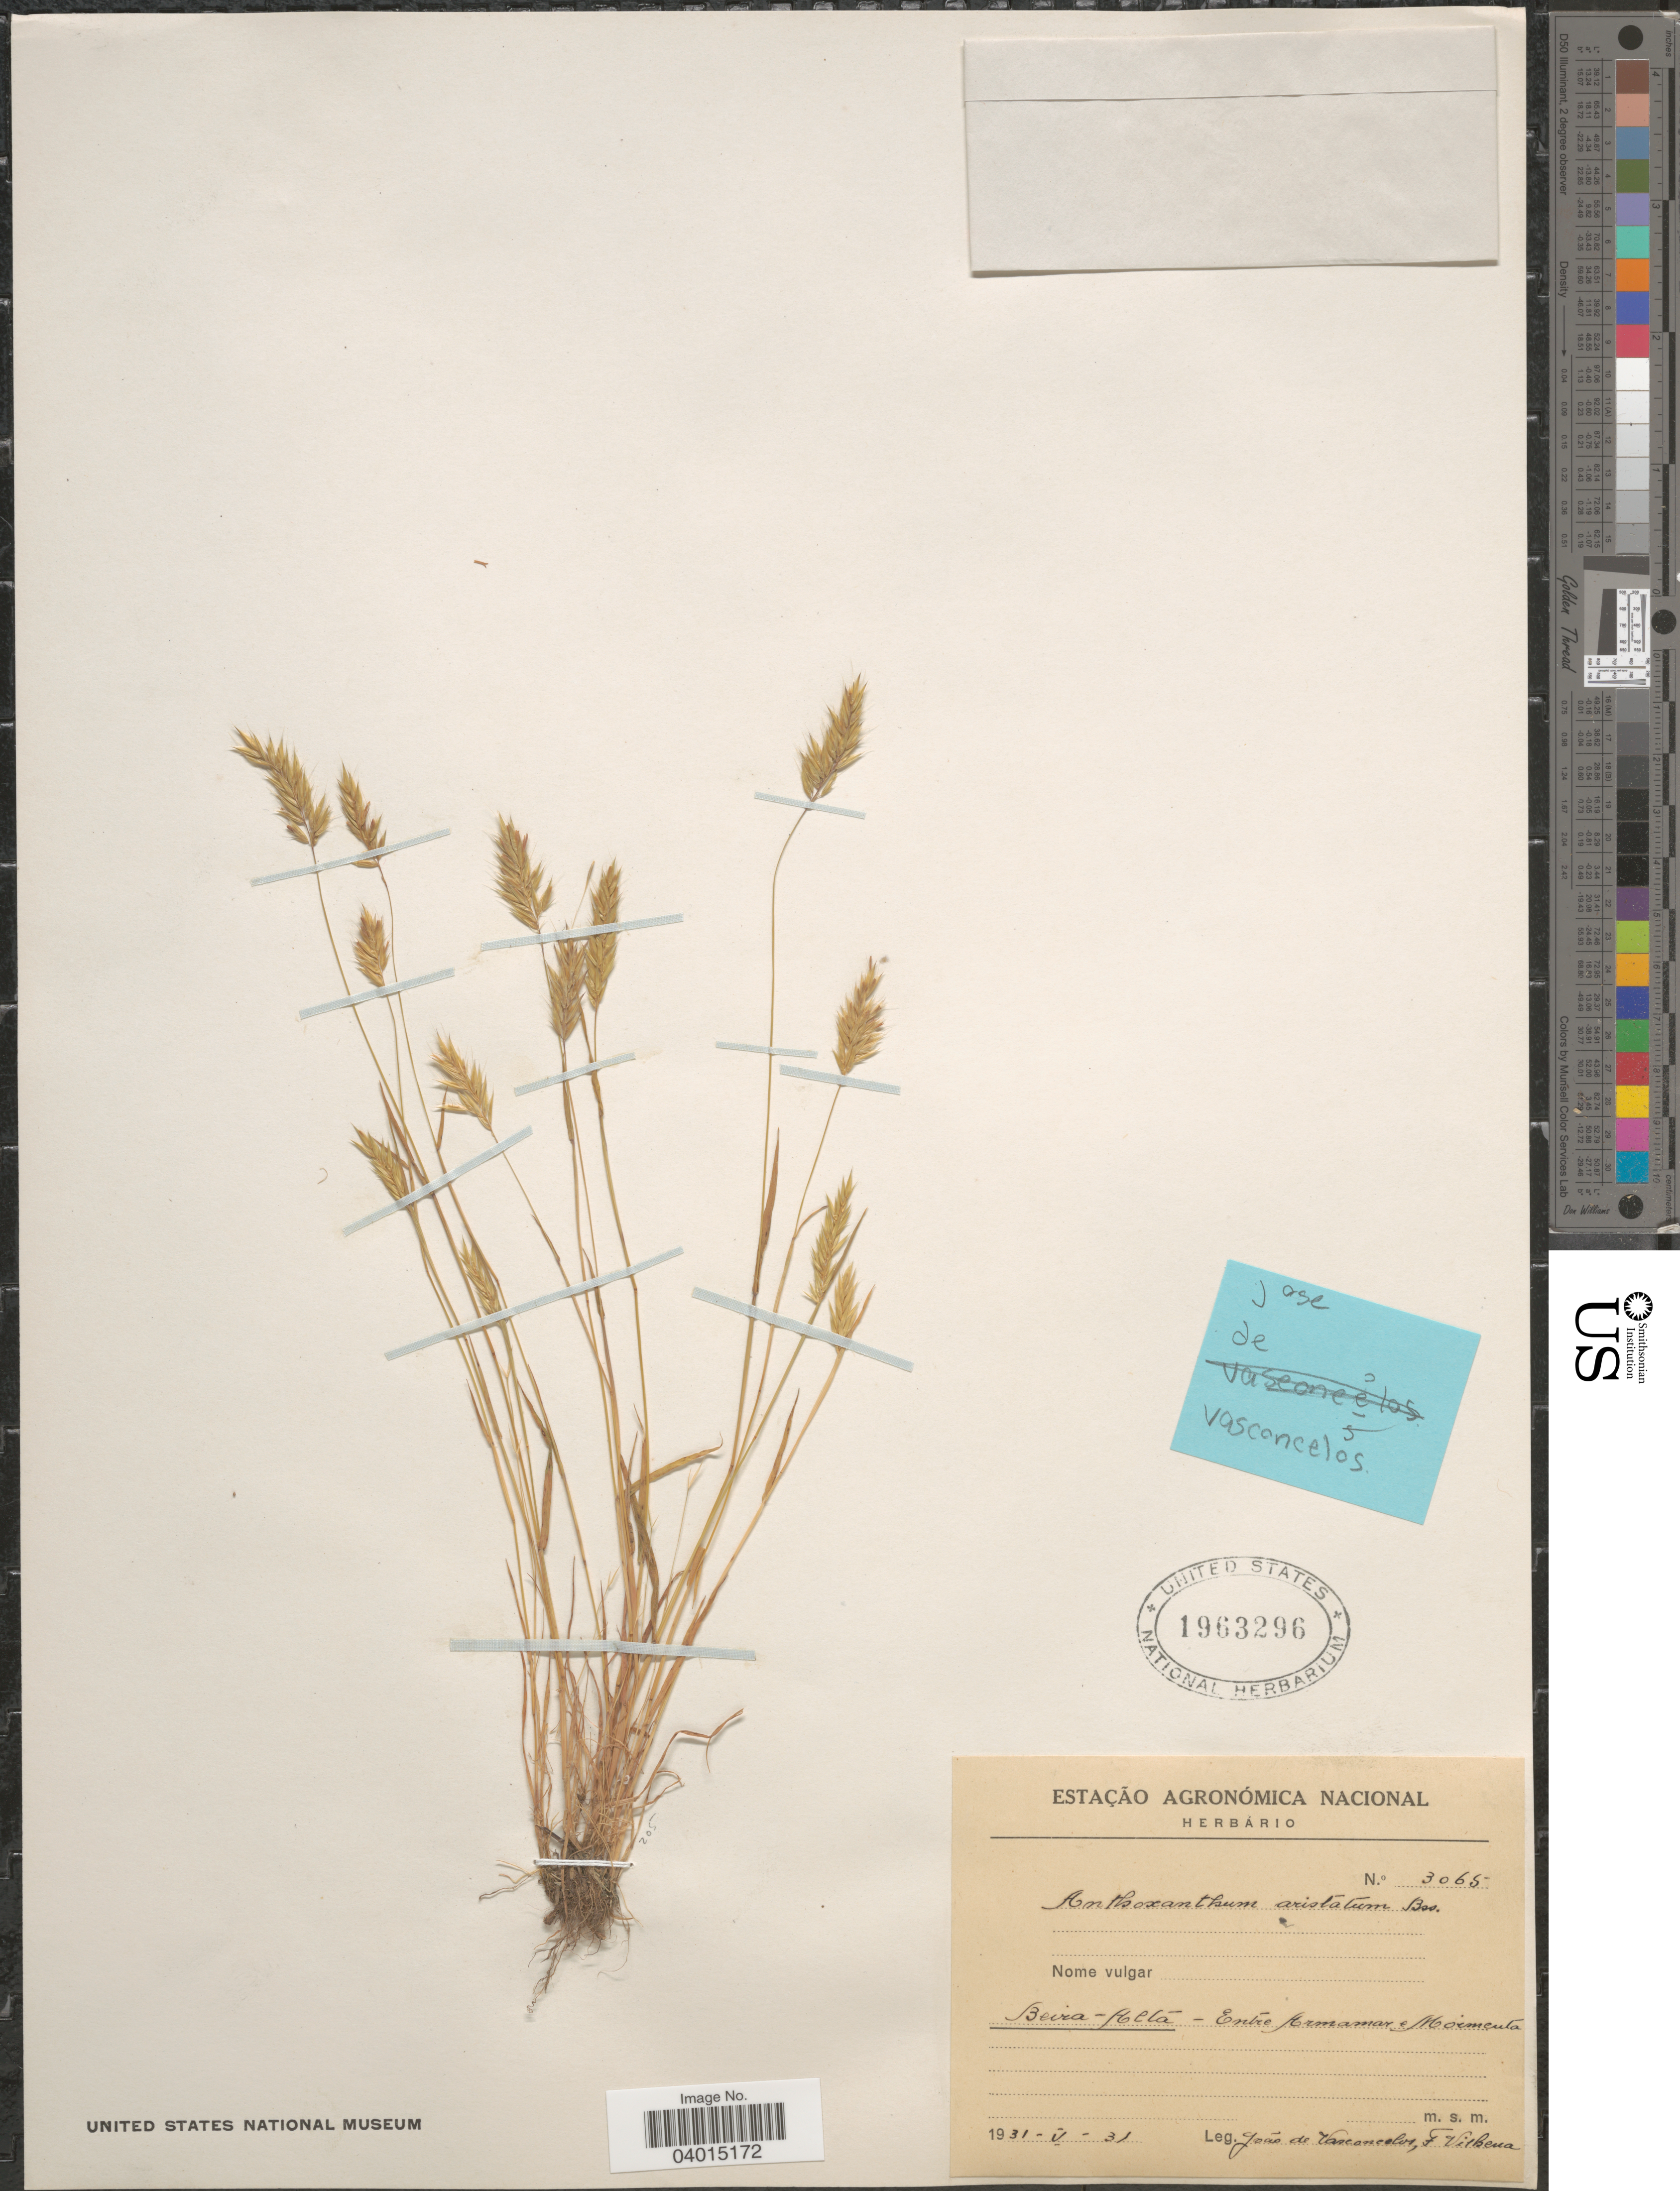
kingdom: Plantae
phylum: Tracheophyta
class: Liliopsida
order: Poales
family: Poaceae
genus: Anthoxanthum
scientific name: Anthoxanthum aristatum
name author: Boiss.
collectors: J. Vasconcelos & F. Vilhena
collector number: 3065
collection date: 1931-05-31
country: Portugal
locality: Beira-Alta - Entre Armamar e Moimenta.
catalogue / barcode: US 1963296